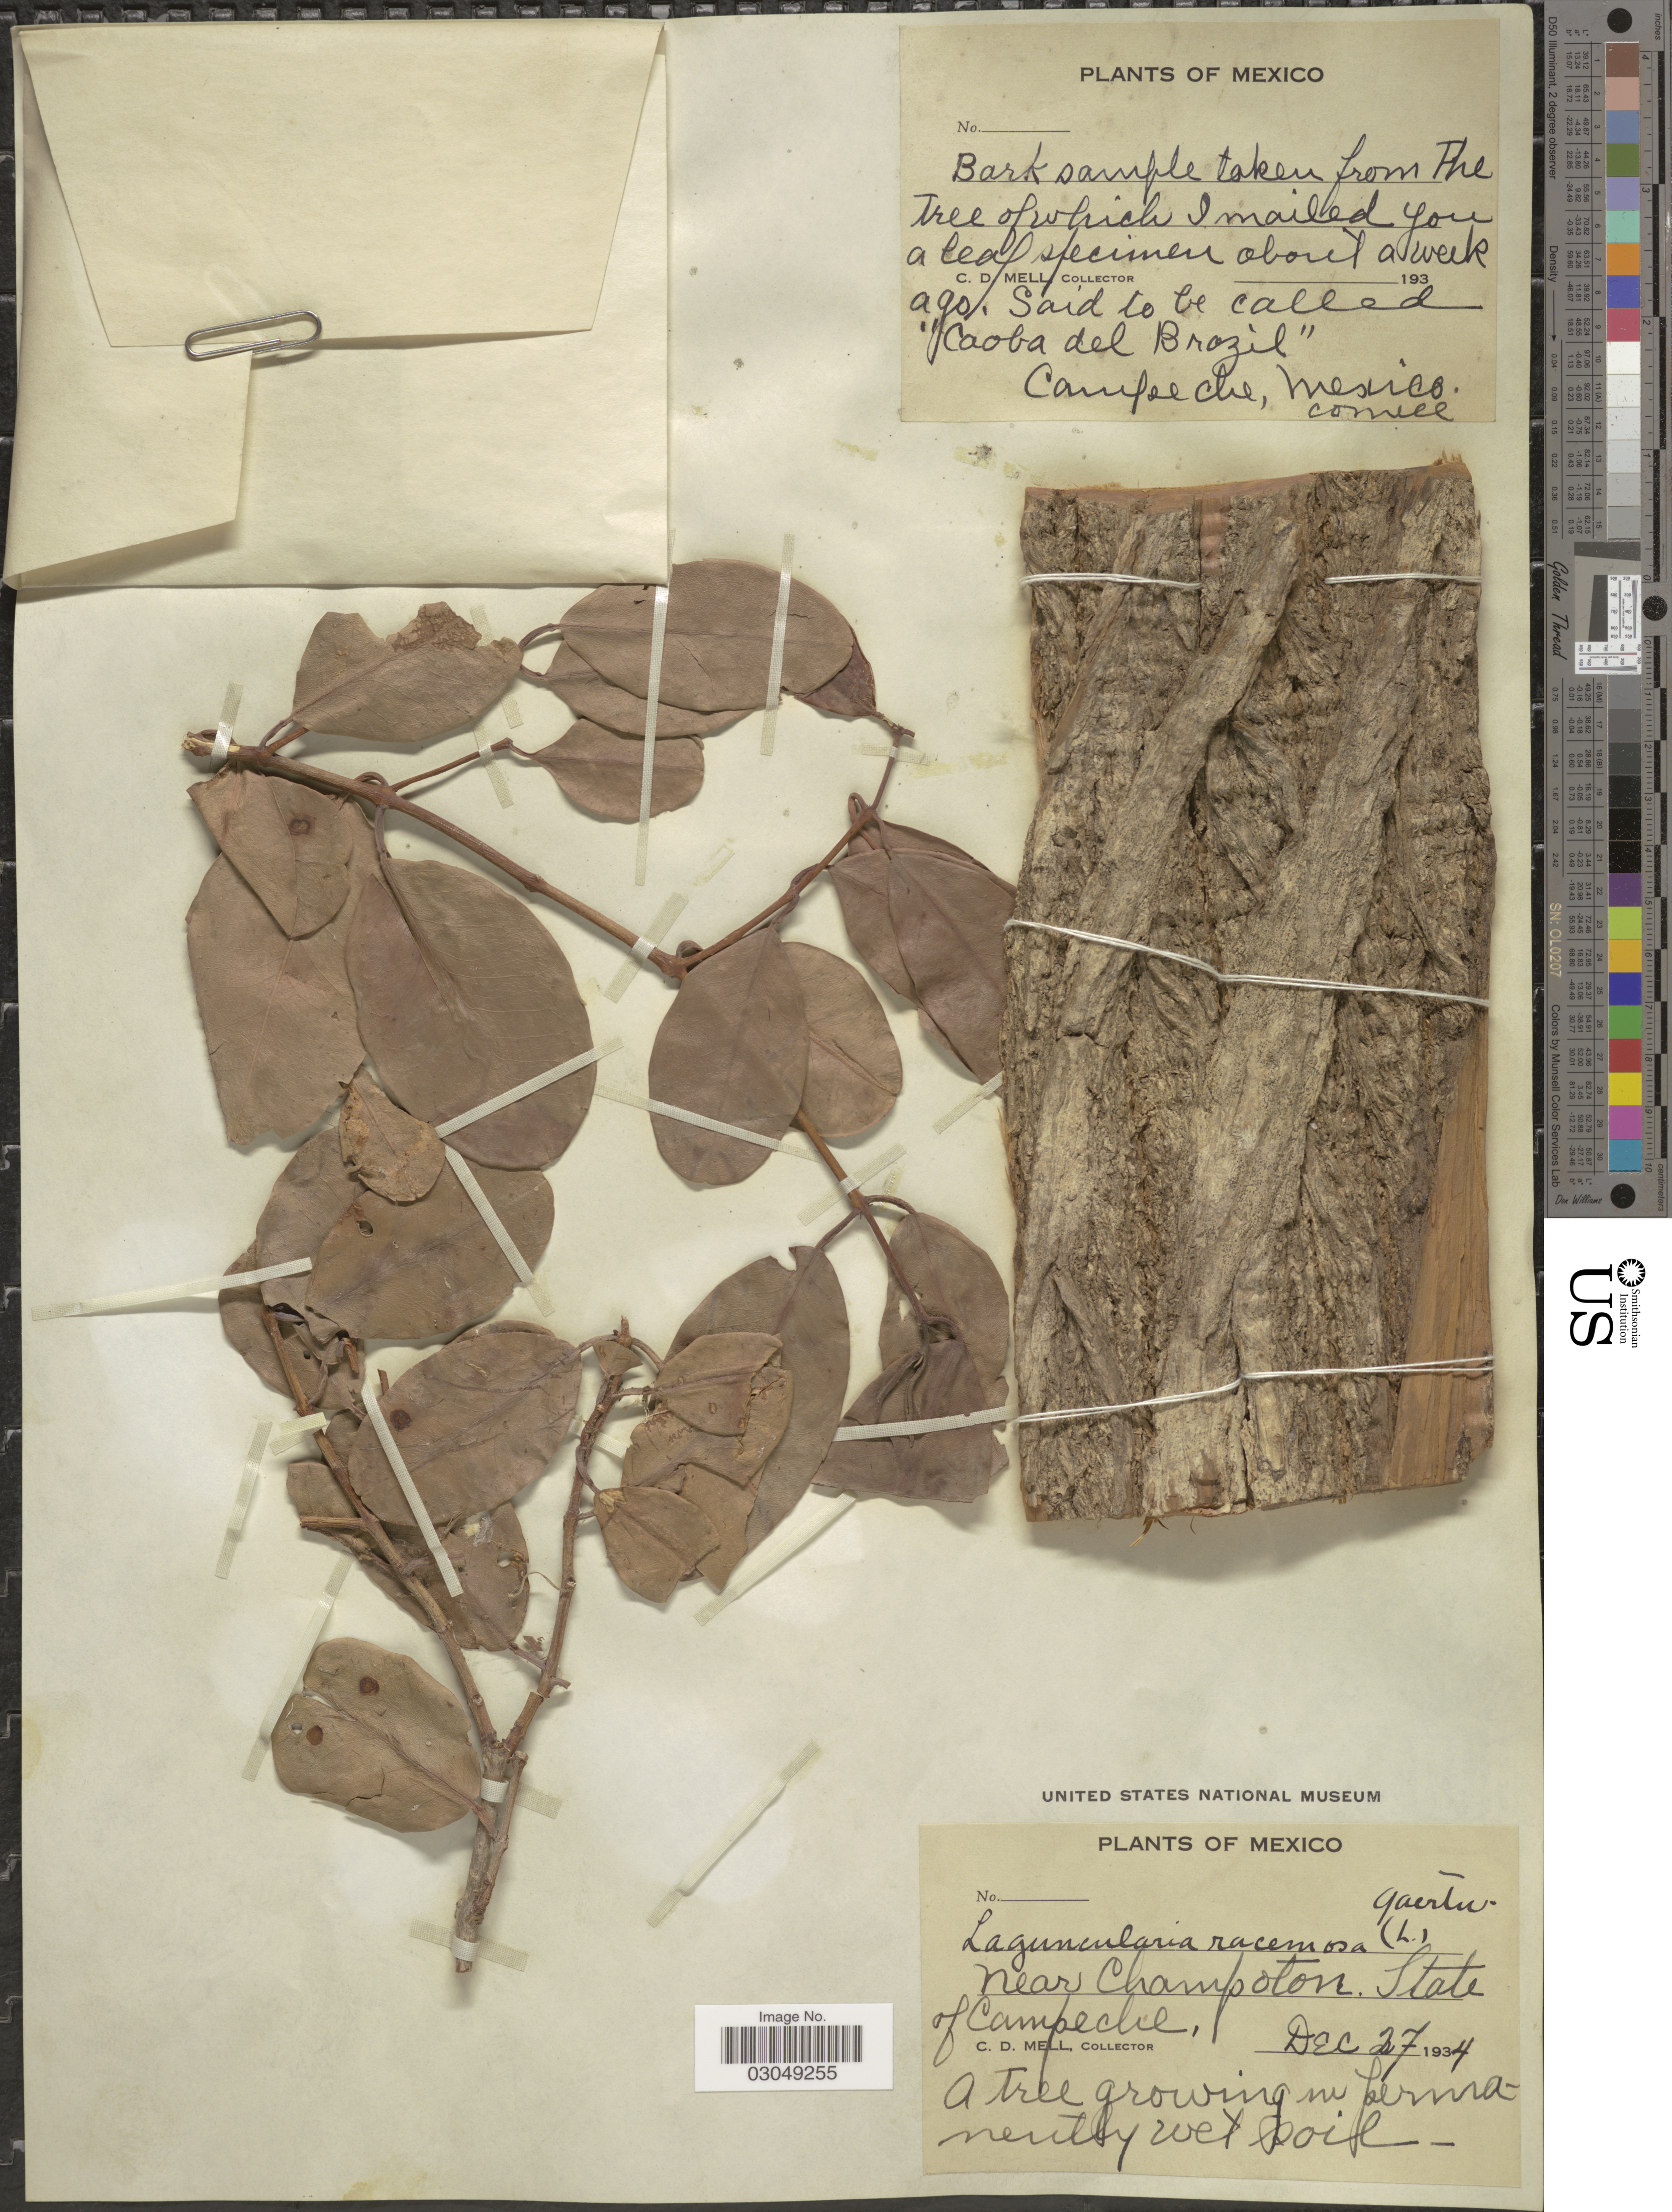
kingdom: Plantae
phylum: Tracheophyta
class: Magnoliopsida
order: Myrtales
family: Combretaceae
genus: Laguncularia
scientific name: Laguncularia racemosa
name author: (L.) C.F. Gaertn.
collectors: C. D. Mell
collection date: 1934-12-27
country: Mexico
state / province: Campeche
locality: Near Champoton.